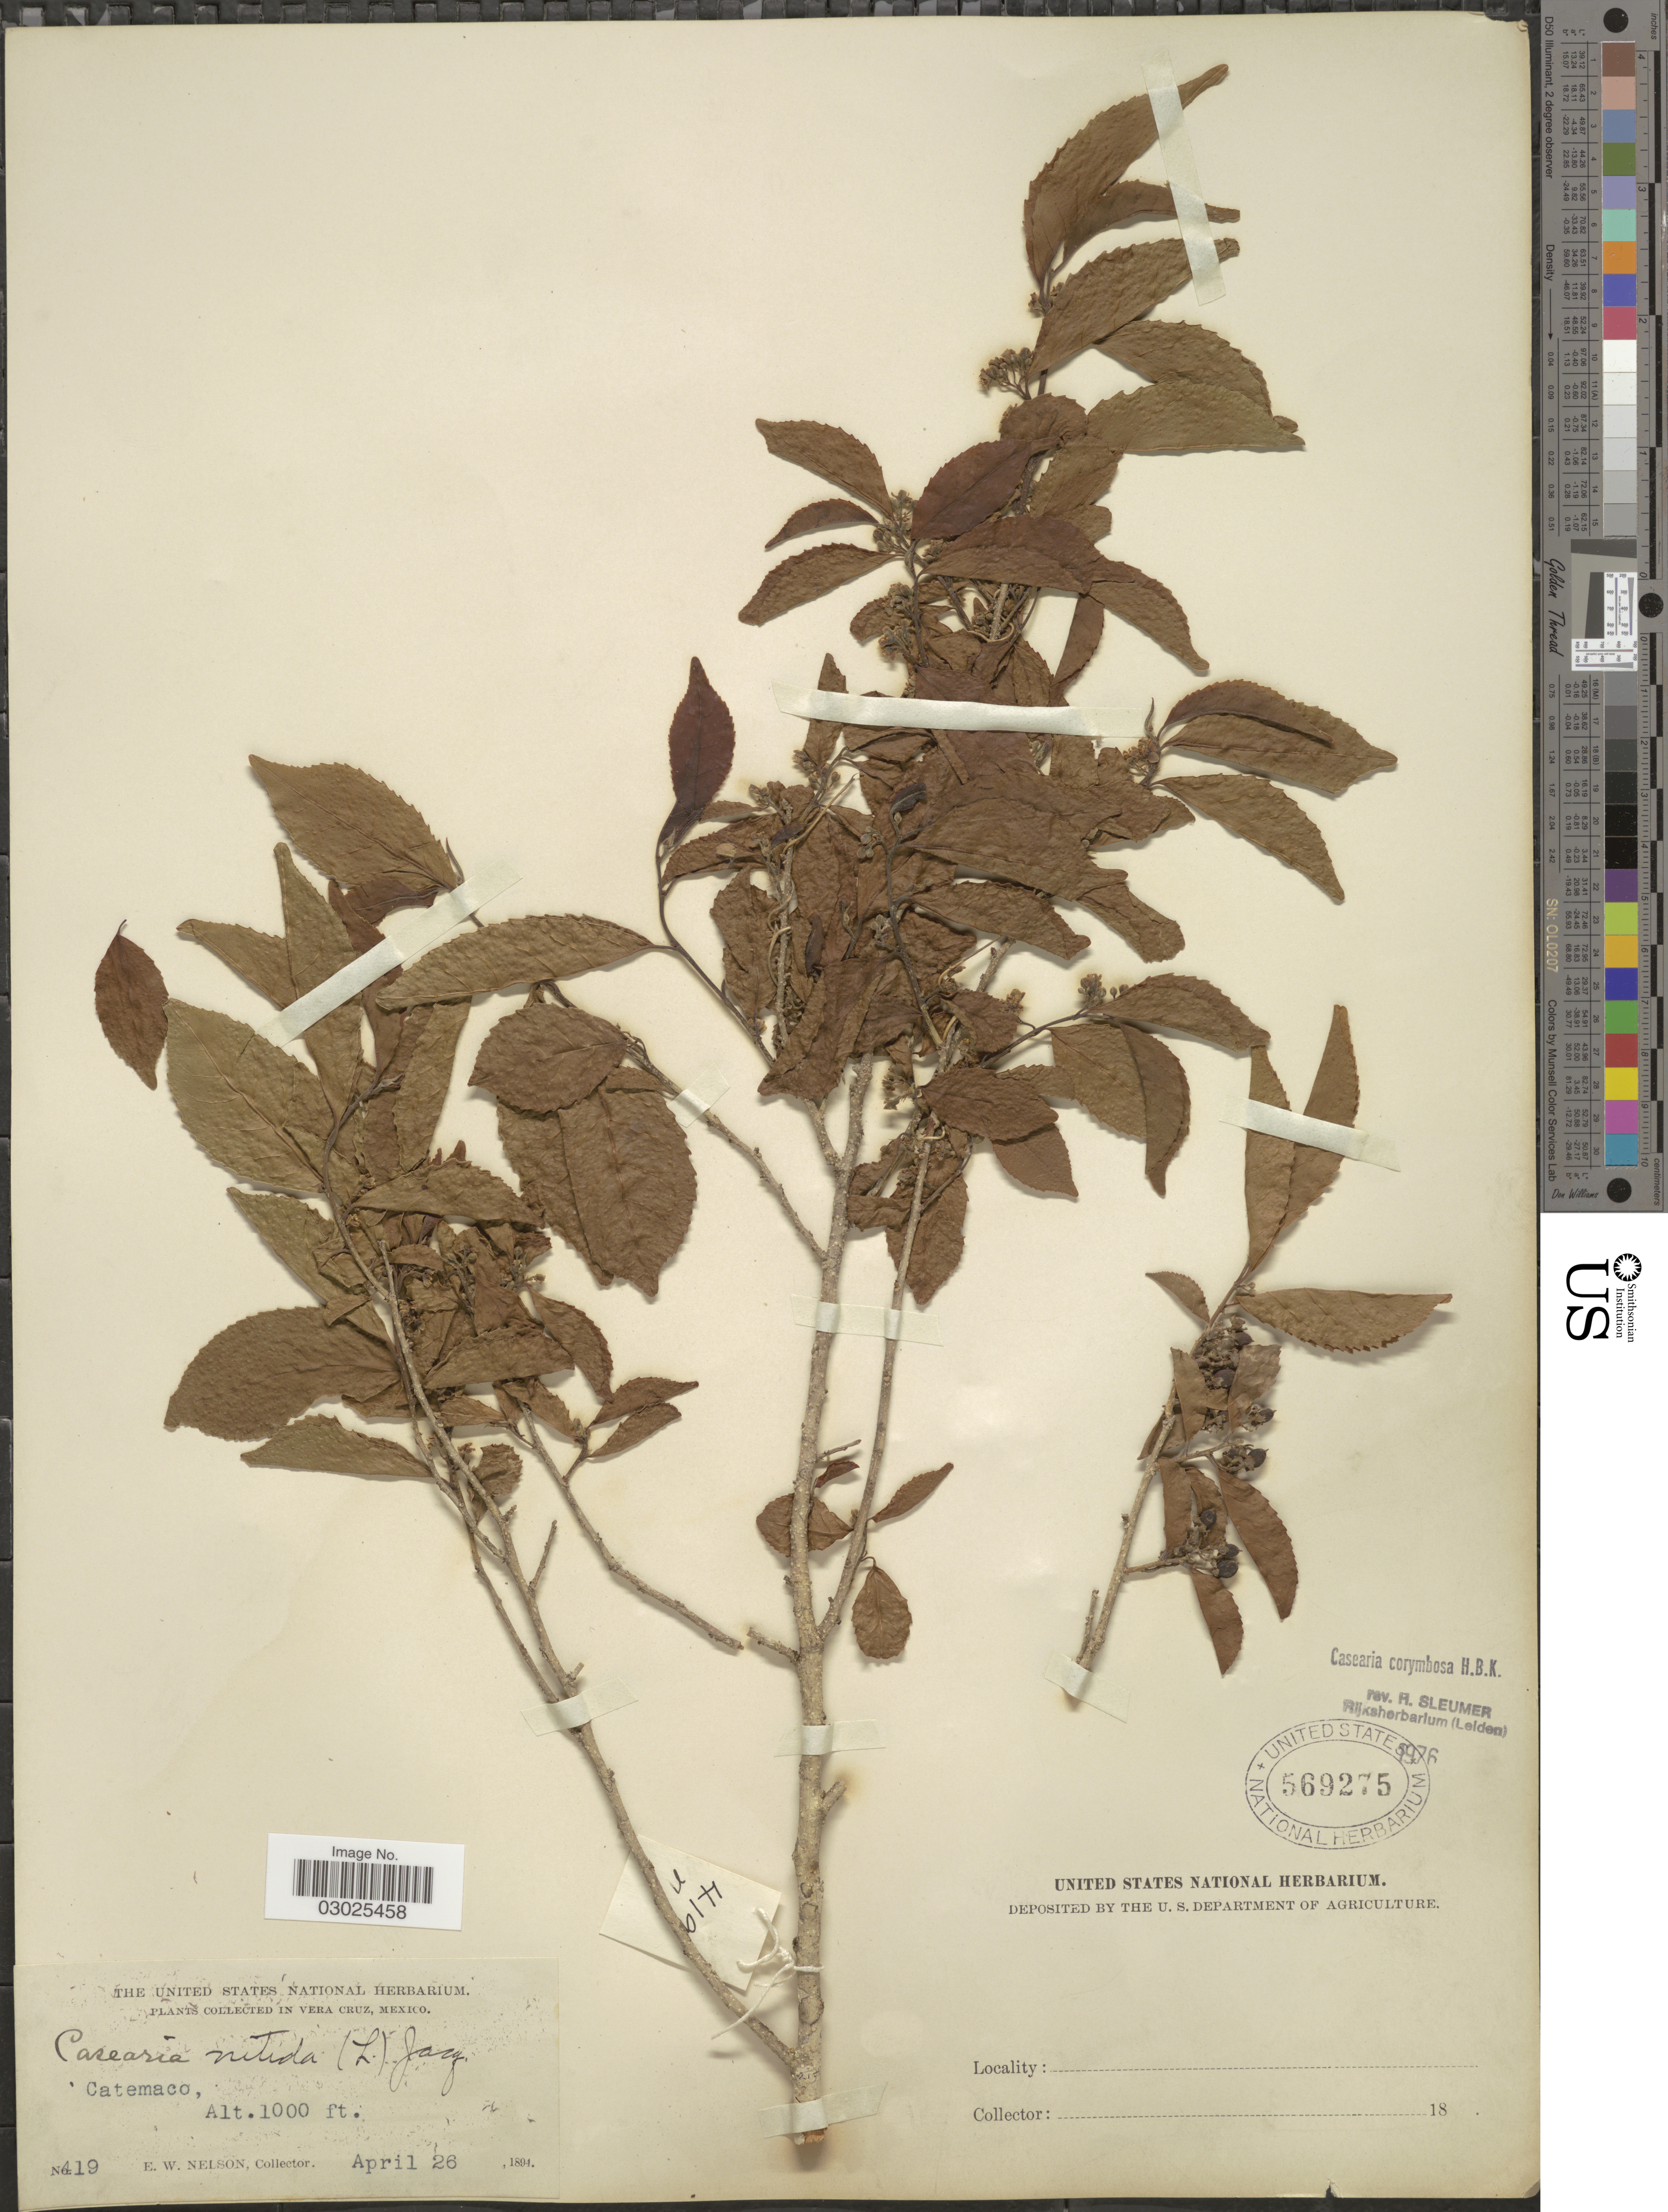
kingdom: Plantae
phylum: Tracheophyta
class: Magnoliopsida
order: Malpighiales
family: Salicaceae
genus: Casearia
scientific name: Casearia corymbosa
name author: Kunth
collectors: E. W. Nelson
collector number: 419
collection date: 1894-04-26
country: Mexico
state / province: Veracruz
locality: Vera Cruz. Catemaco.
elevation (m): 305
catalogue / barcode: US 569275